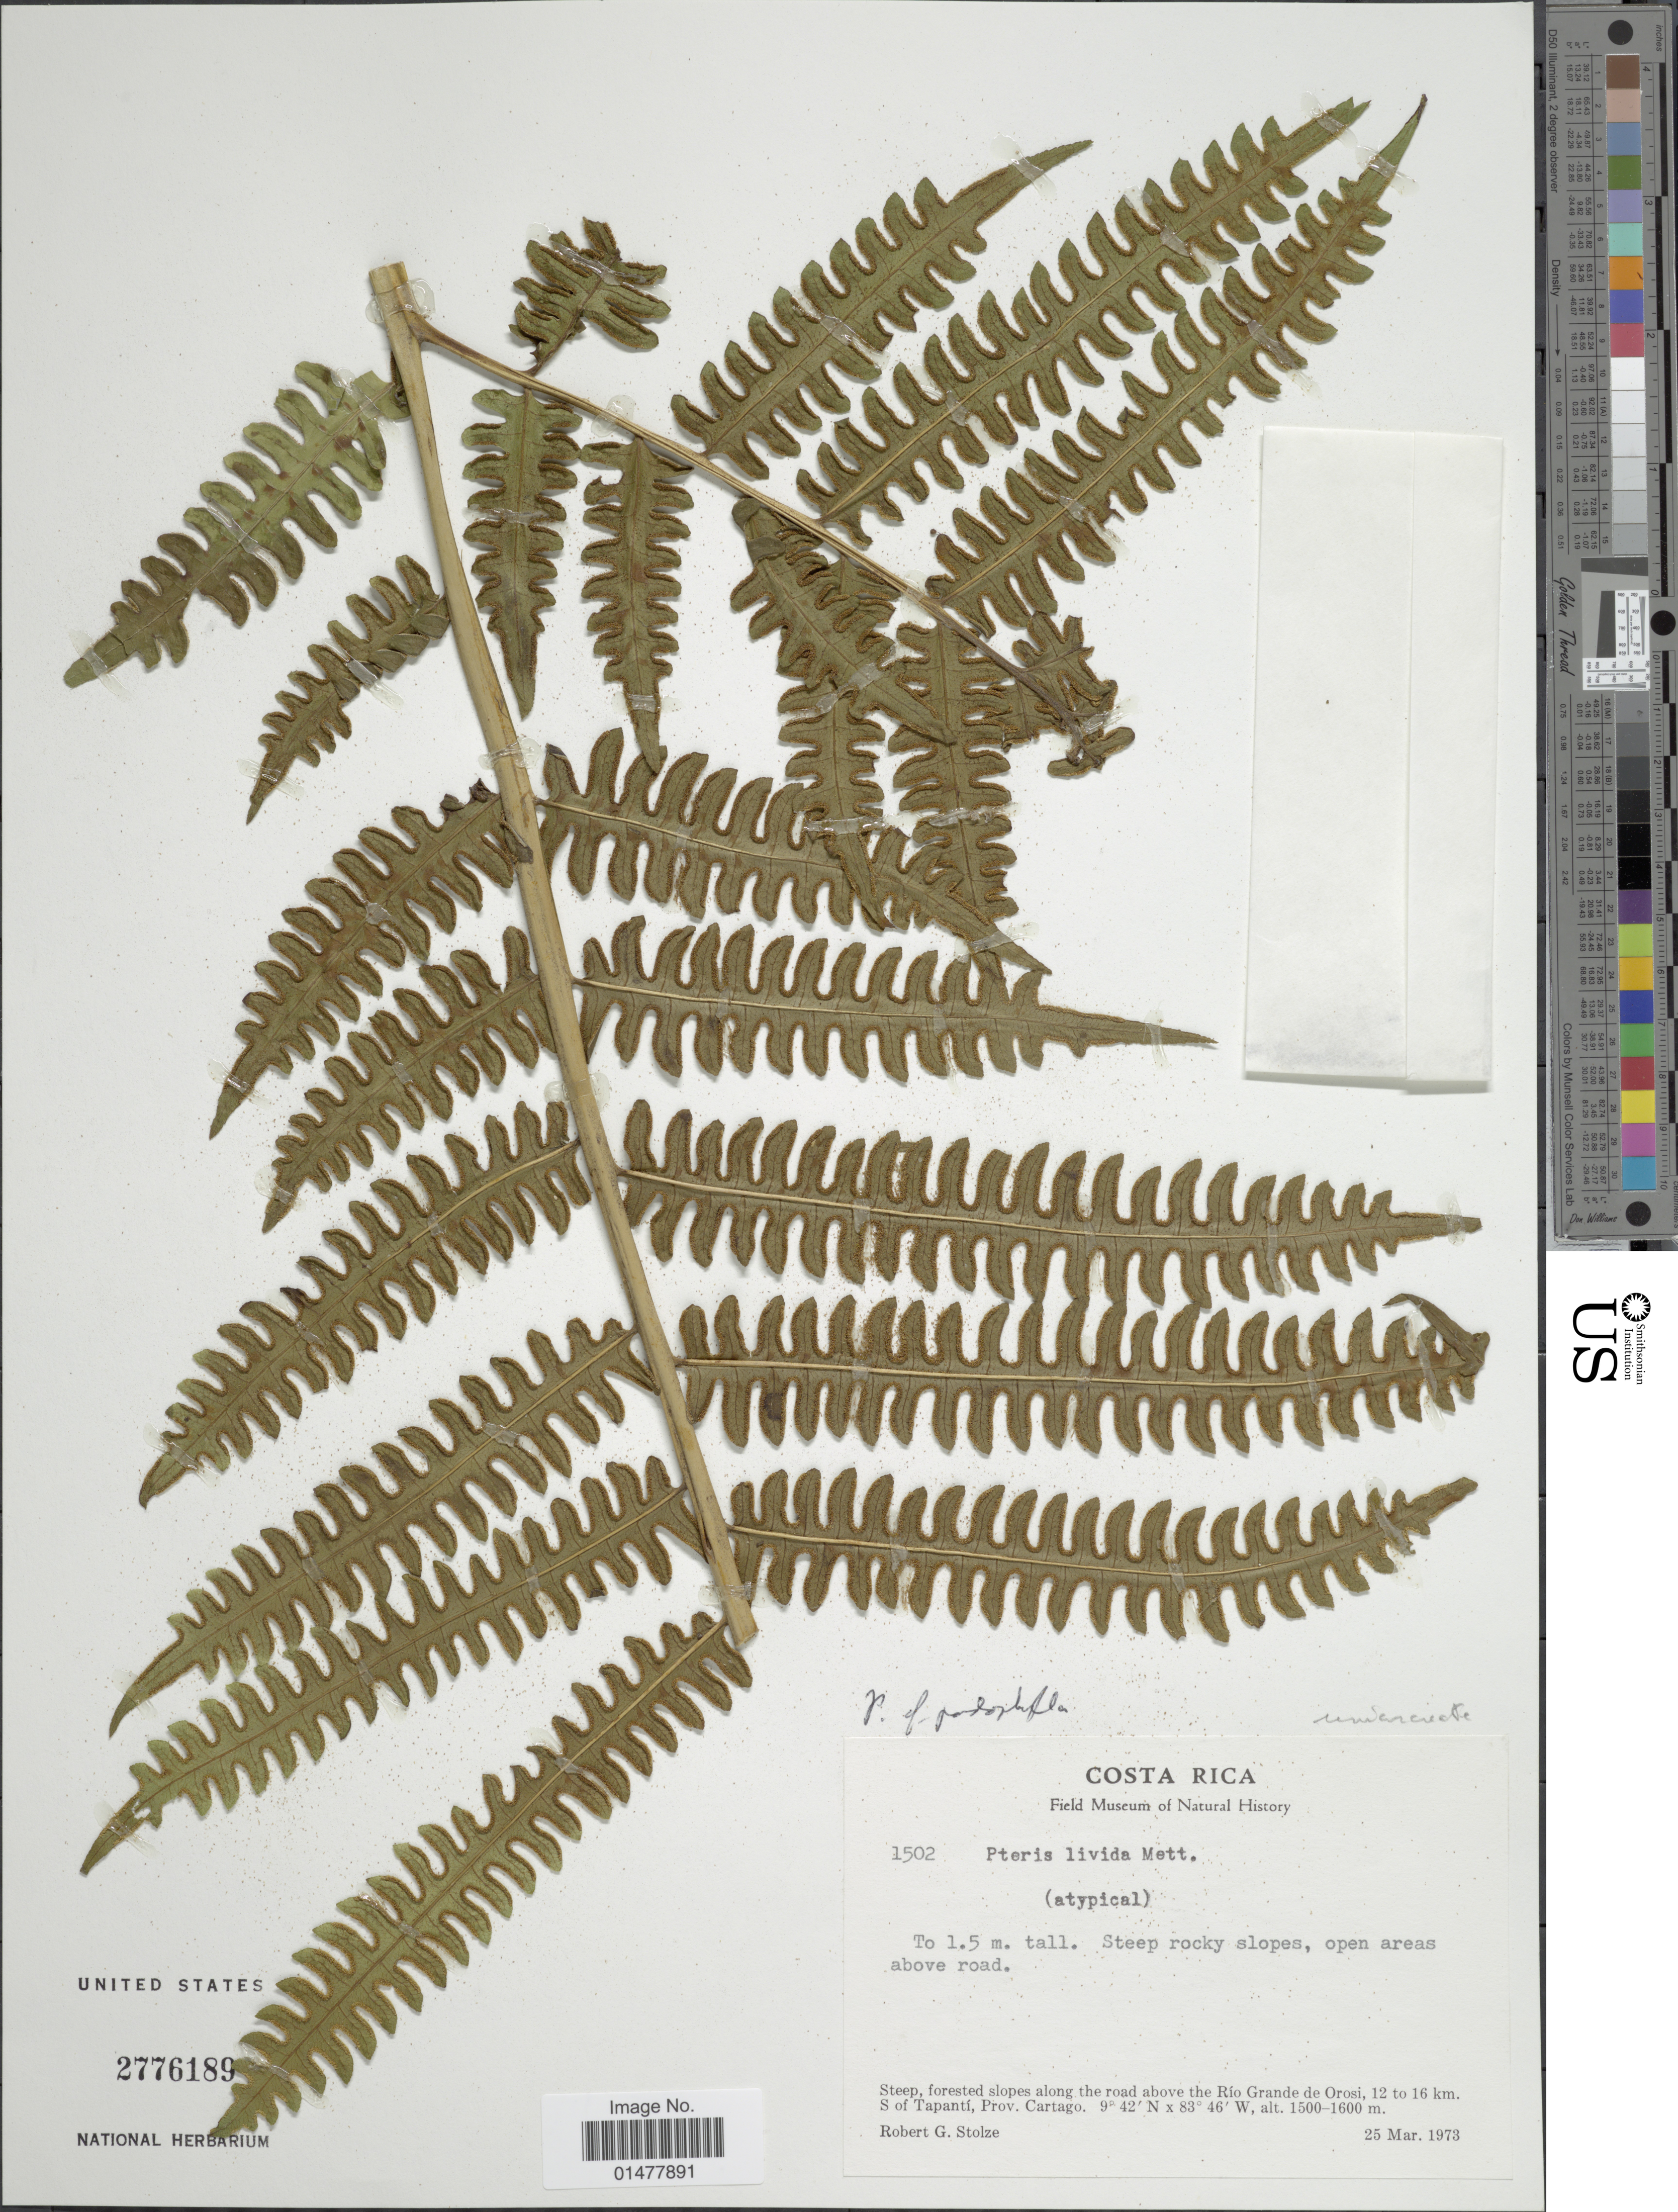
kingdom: Plantae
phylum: Tracheophyta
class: Polypodiopsida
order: Polypodiales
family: Pteridaceae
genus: Pteris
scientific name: Pteris podophylla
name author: Sw.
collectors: R. G. Stolze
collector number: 1502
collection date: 1973-03-25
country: Costa Rica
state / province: Cartago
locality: Costa Rica, Steep forested slopes along the road above the Rio Grande de Orosi, 12 to 16km S of Tapanti, prov. Cartago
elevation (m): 1500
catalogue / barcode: US 2776189